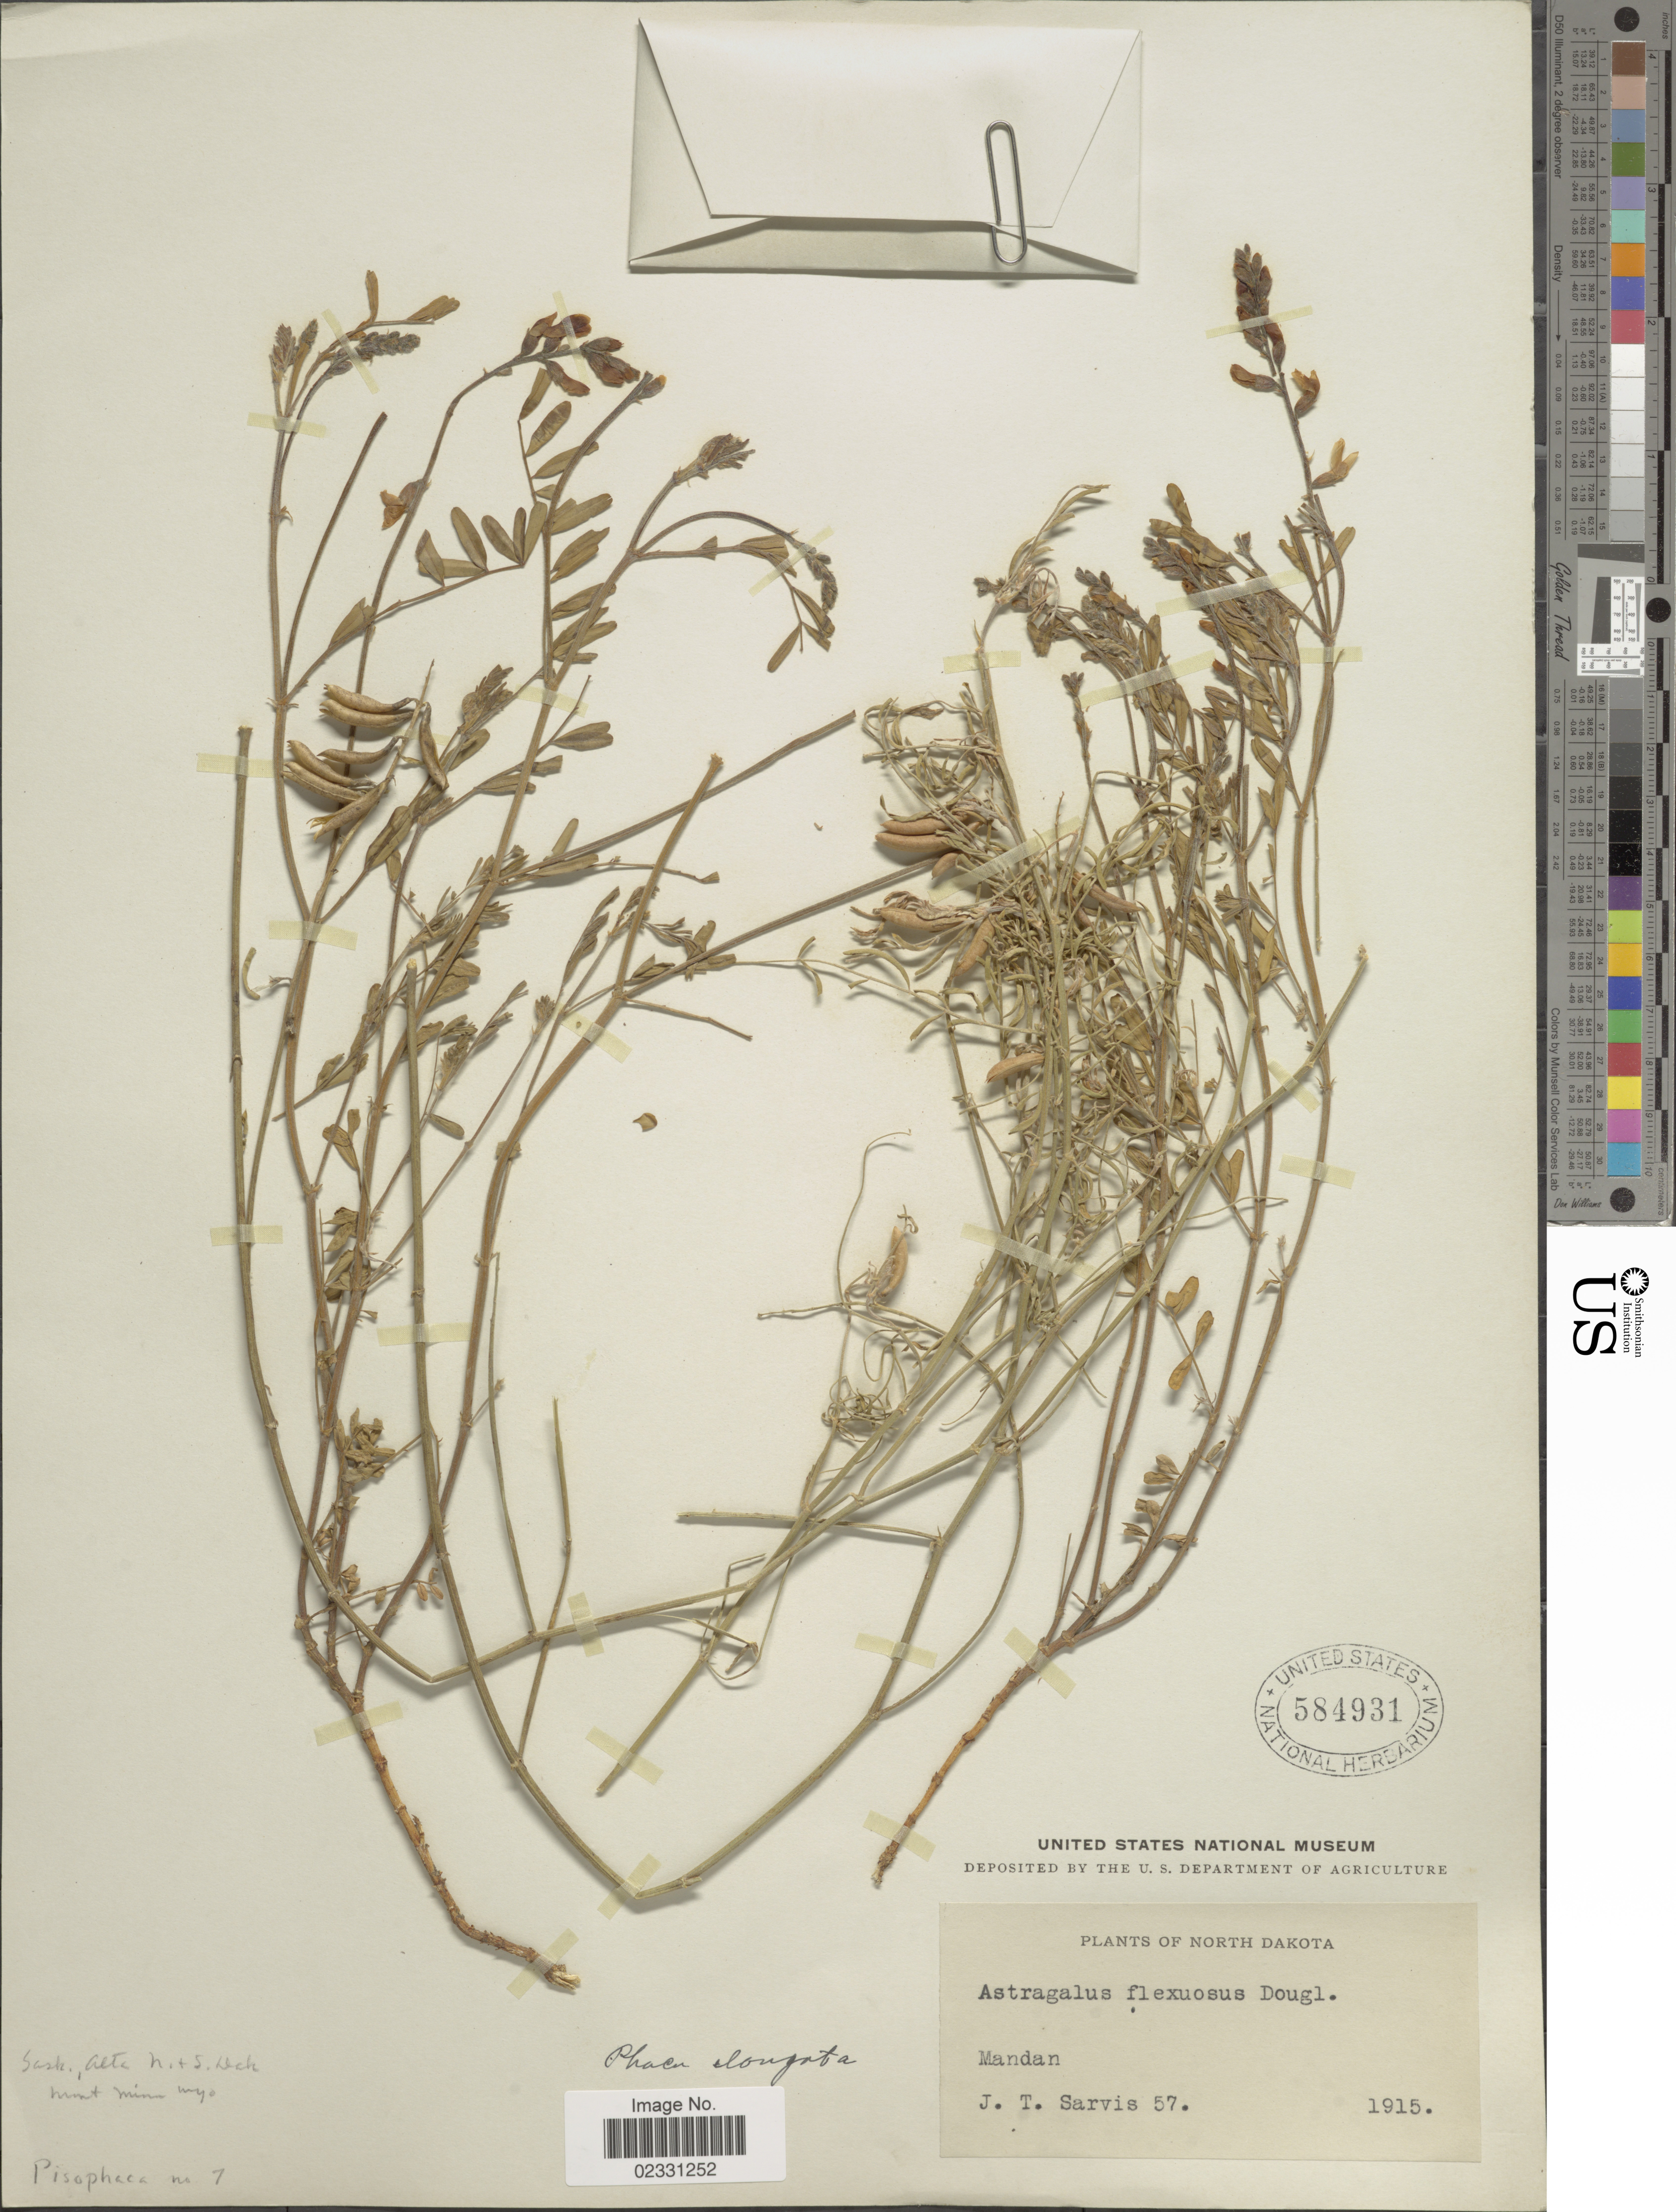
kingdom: Plantae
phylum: Tracheophyta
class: Magnoliopsida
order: Fabales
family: Fabaceae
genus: Astragalus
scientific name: Astragalus flexuosus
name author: (Hook.) Douglas ex G. Don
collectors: J. Sarvis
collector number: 57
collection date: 1915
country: United States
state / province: North Dakota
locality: Mandan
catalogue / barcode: US 584931